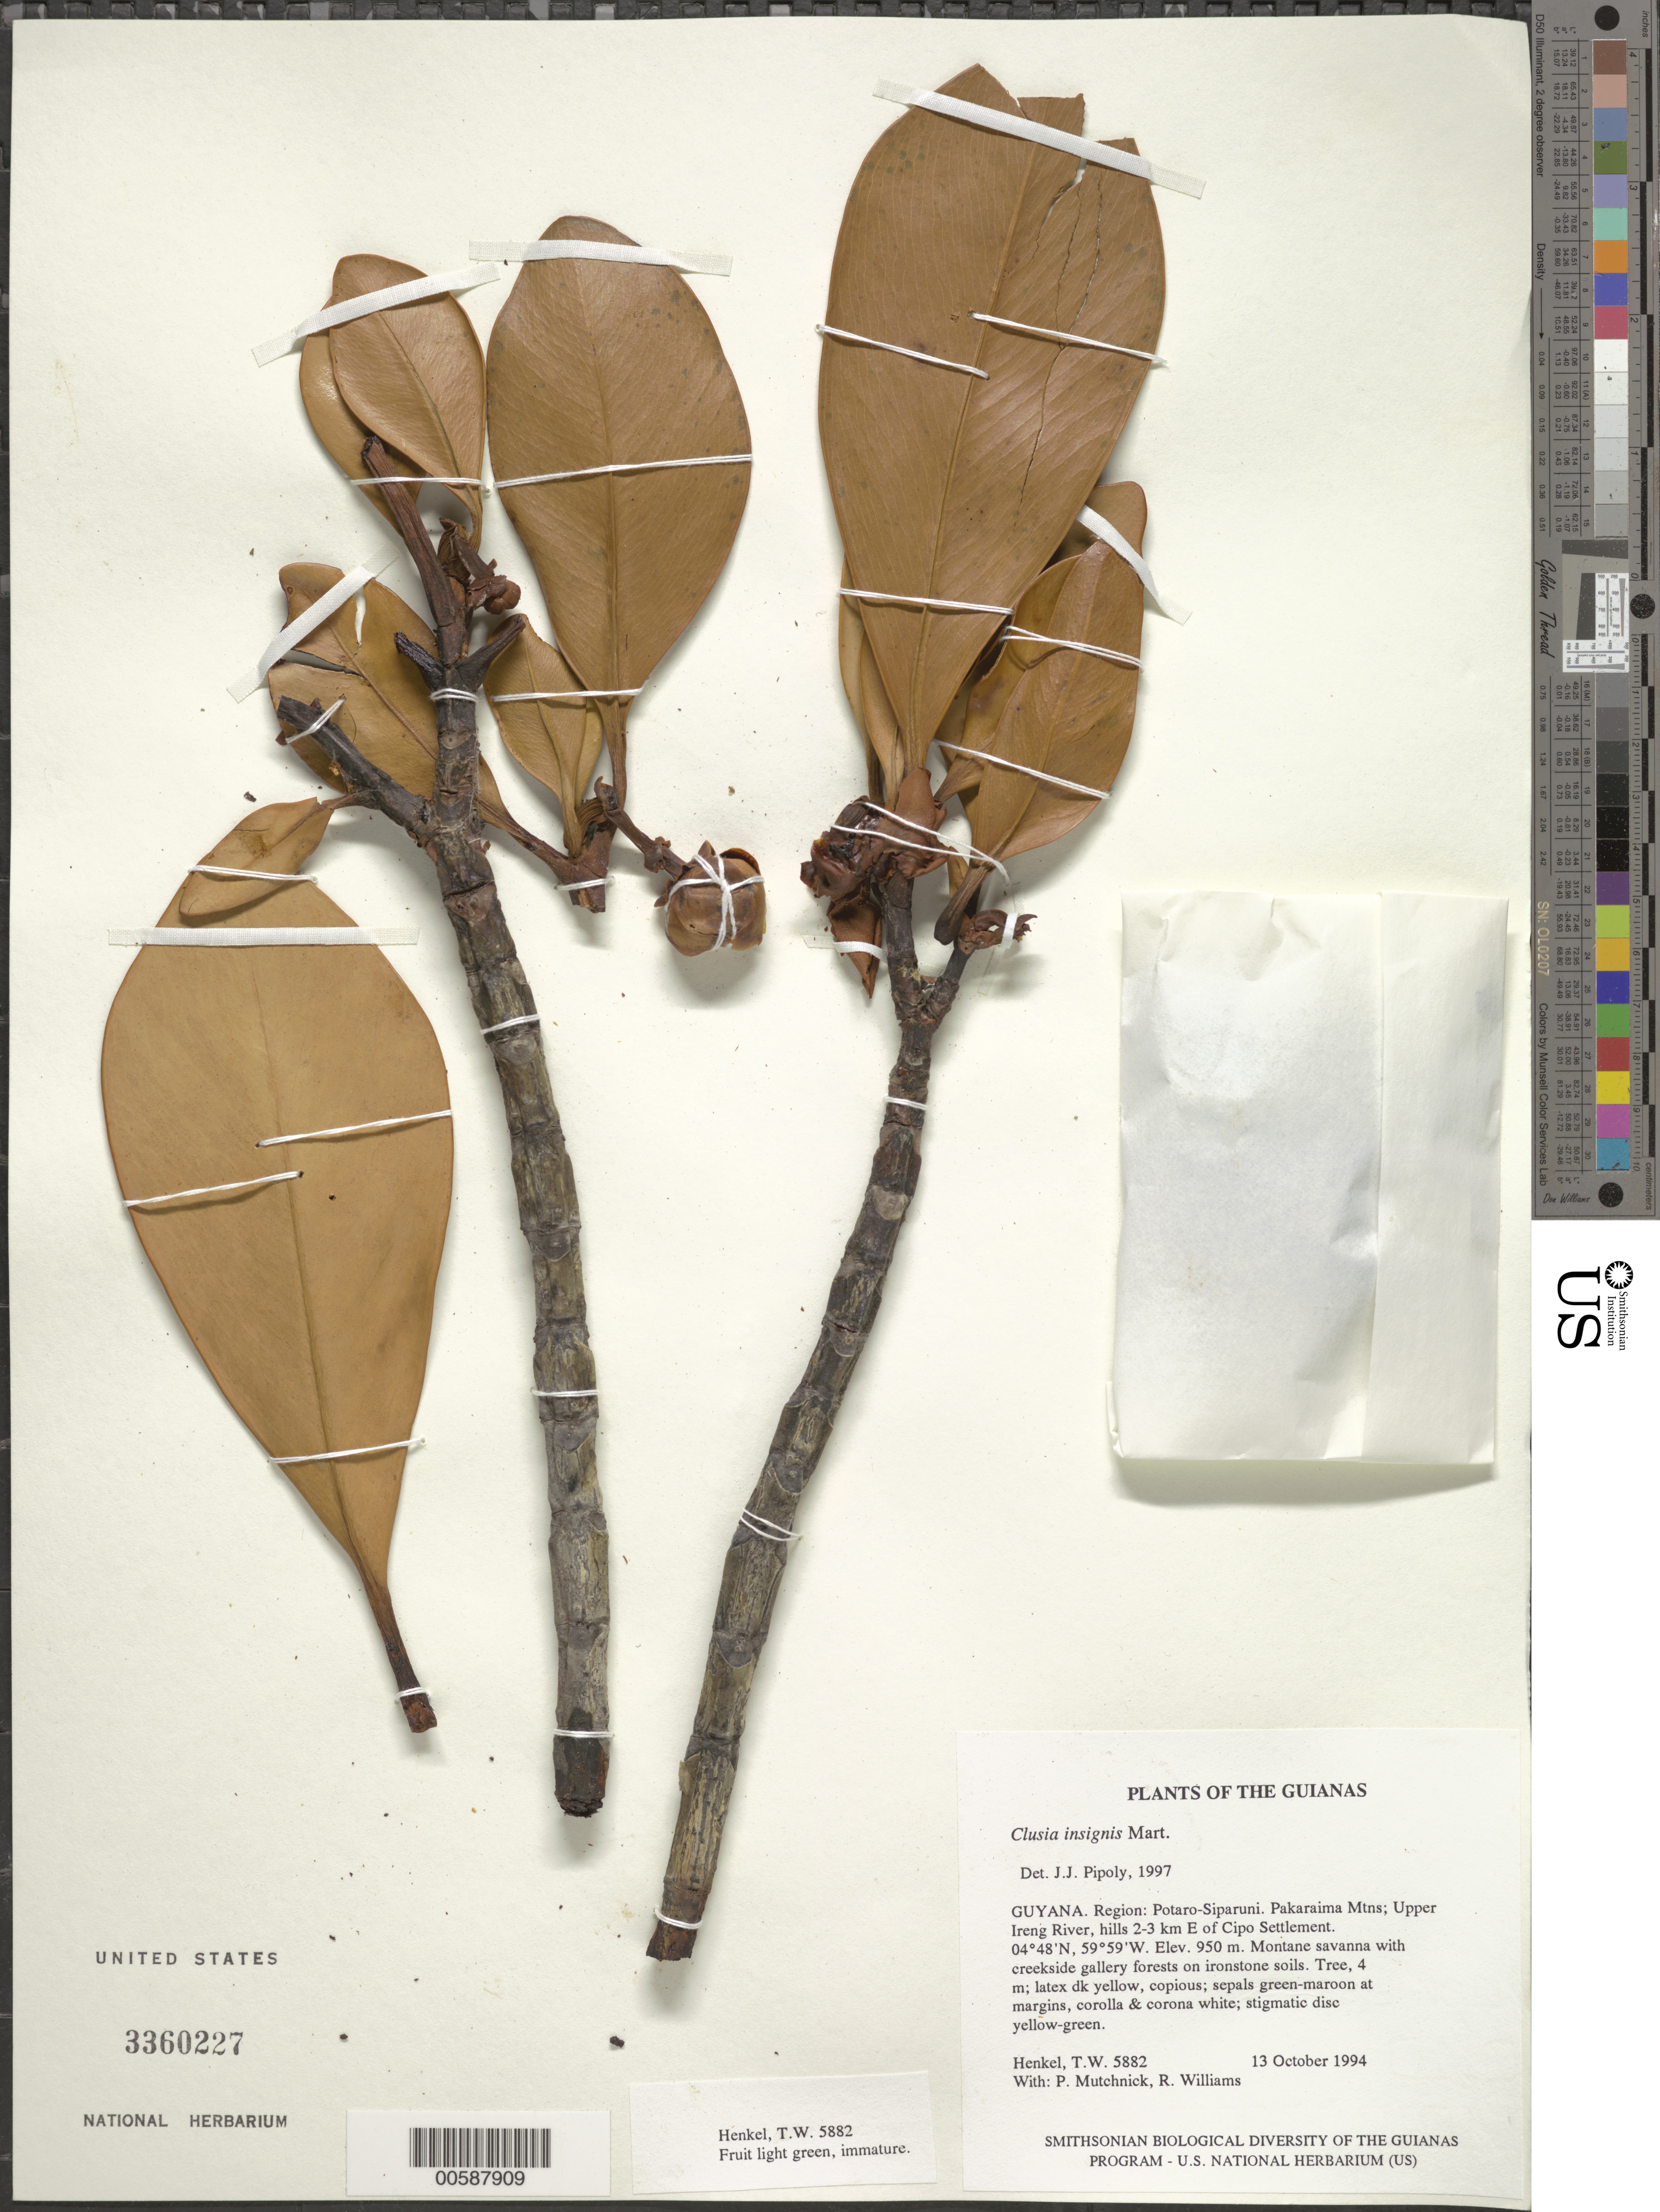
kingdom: Plantae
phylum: Tracheophyta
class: Magnoliopsida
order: Malpighiales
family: Clusiaceae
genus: Clusia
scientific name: Clusia insignis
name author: Mart.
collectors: T. Henkel, P. Mutchnick & R. Williams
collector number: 5882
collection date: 1994-10-13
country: Guyana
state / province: Potaro-Siparuni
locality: Region: Potaro-Siparuni. Pakaraima Mtns; Upper Ireng River, hills 2-3 km E of Cipo Settlement.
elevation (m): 950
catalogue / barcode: US 3360227